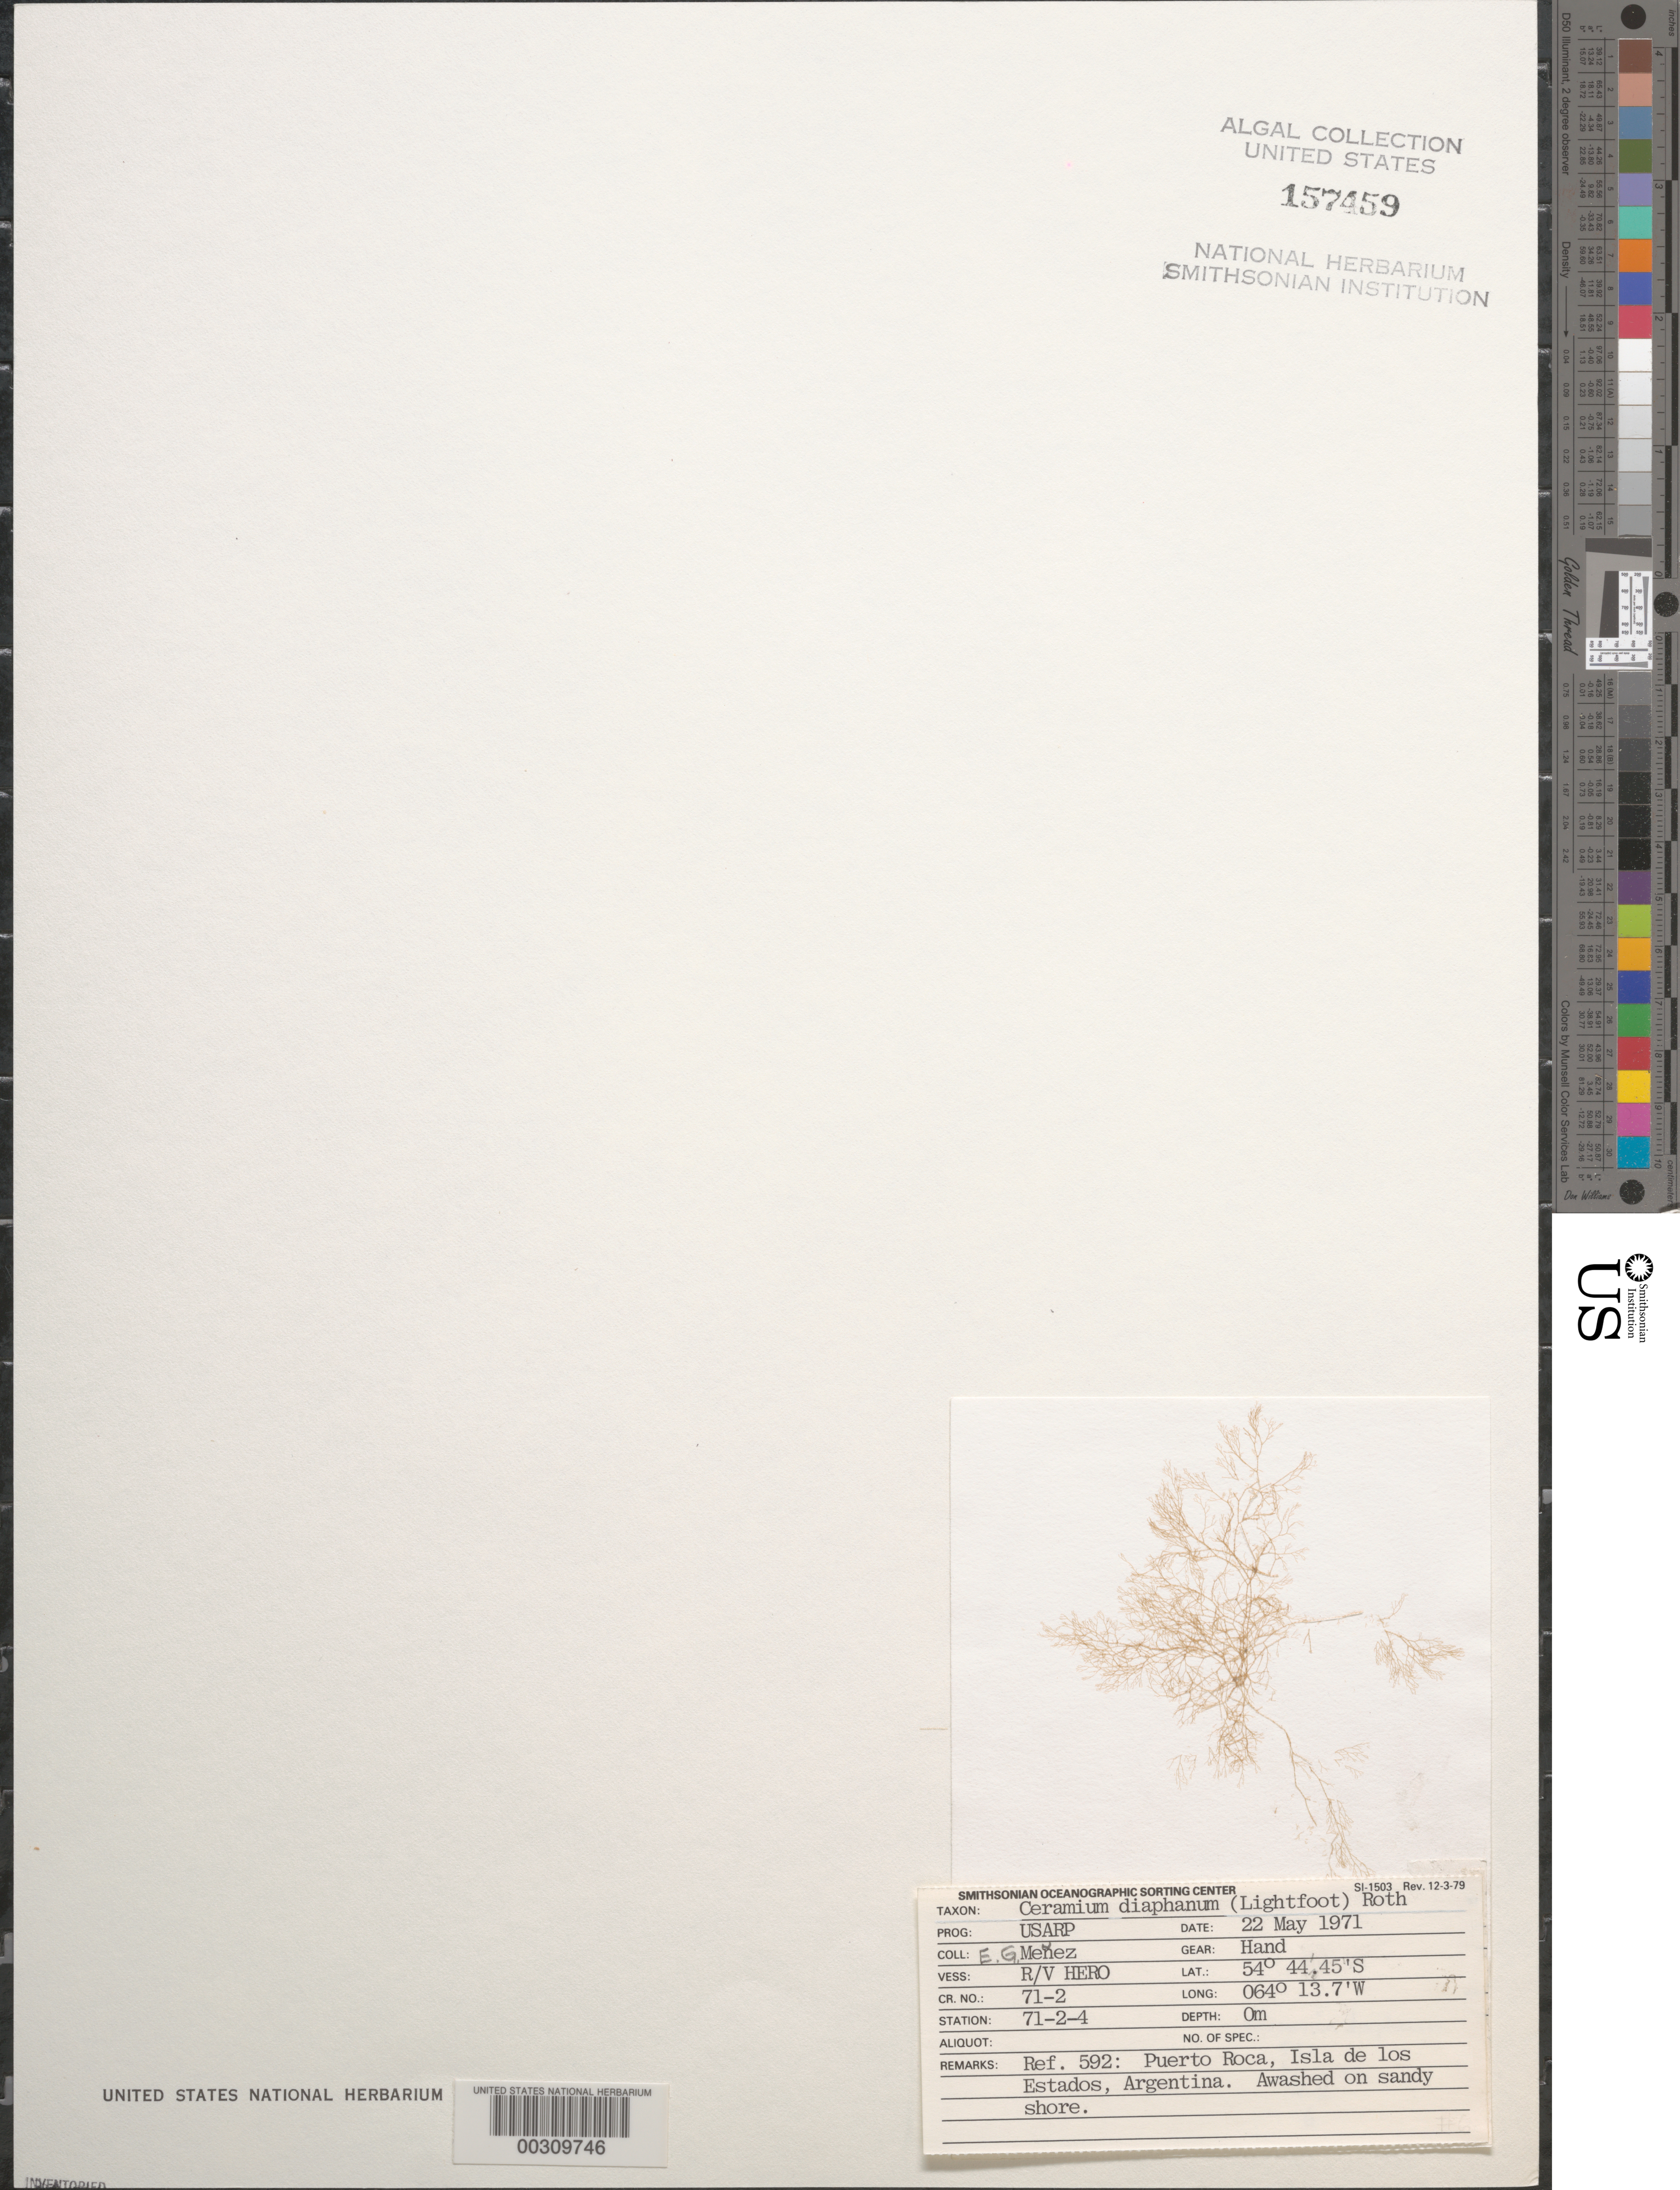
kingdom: Plantae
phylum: Rhodophyta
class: Florideophyceae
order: Ceramiales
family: Ceramiaceae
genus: Ceramium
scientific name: Ceramium diaphanum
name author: (Lightf.) Roth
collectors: Meñez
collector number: Station 71-2-4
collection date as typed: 22 May 1971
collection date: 1971-05-22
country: Argentina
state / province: Tierra del Fuego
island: Isla de los Estados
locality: Puerto Roca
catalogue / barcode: US 157459